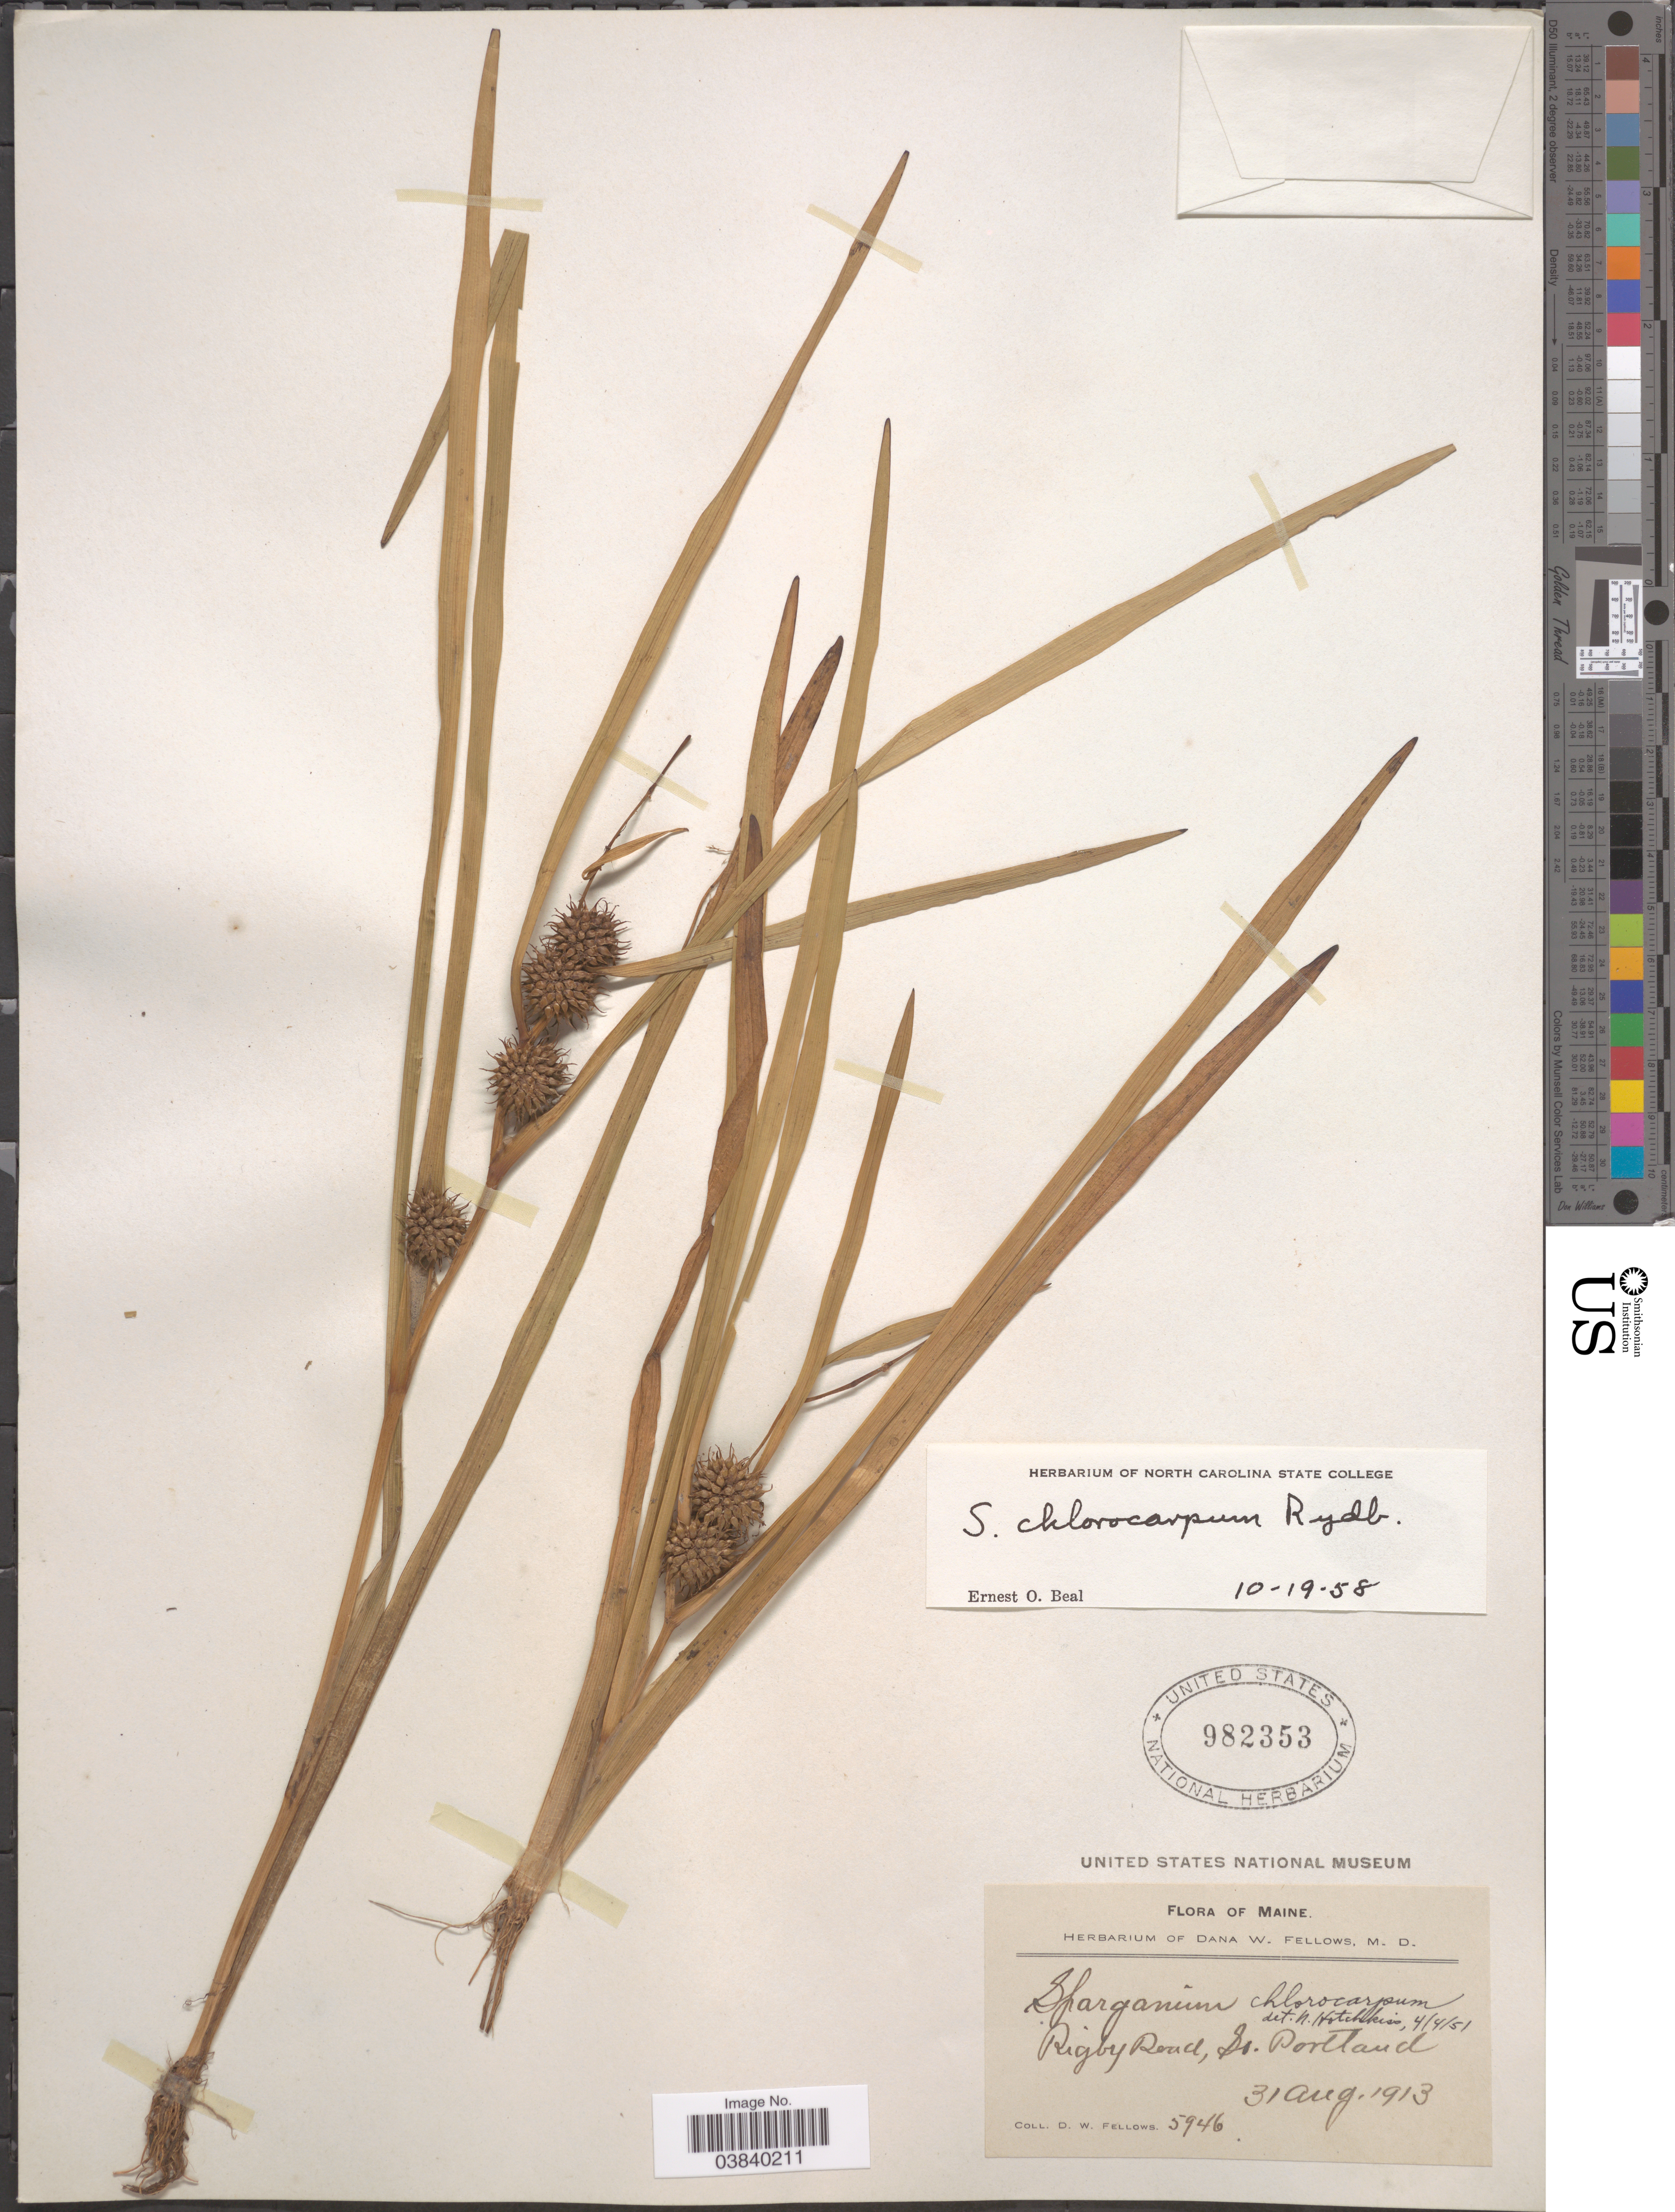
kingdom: Plantae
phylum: Tracheophyta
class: Liliopsida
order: Poales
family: Typhaceae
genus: Sparganium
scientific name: Sparganium chlorocarpum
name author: Rydb.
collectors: D. W. Fellows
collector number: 5946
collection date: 1913-08-31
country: United States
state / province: Maine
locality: Rigby Road, So. Portland.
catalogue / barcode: US 982353